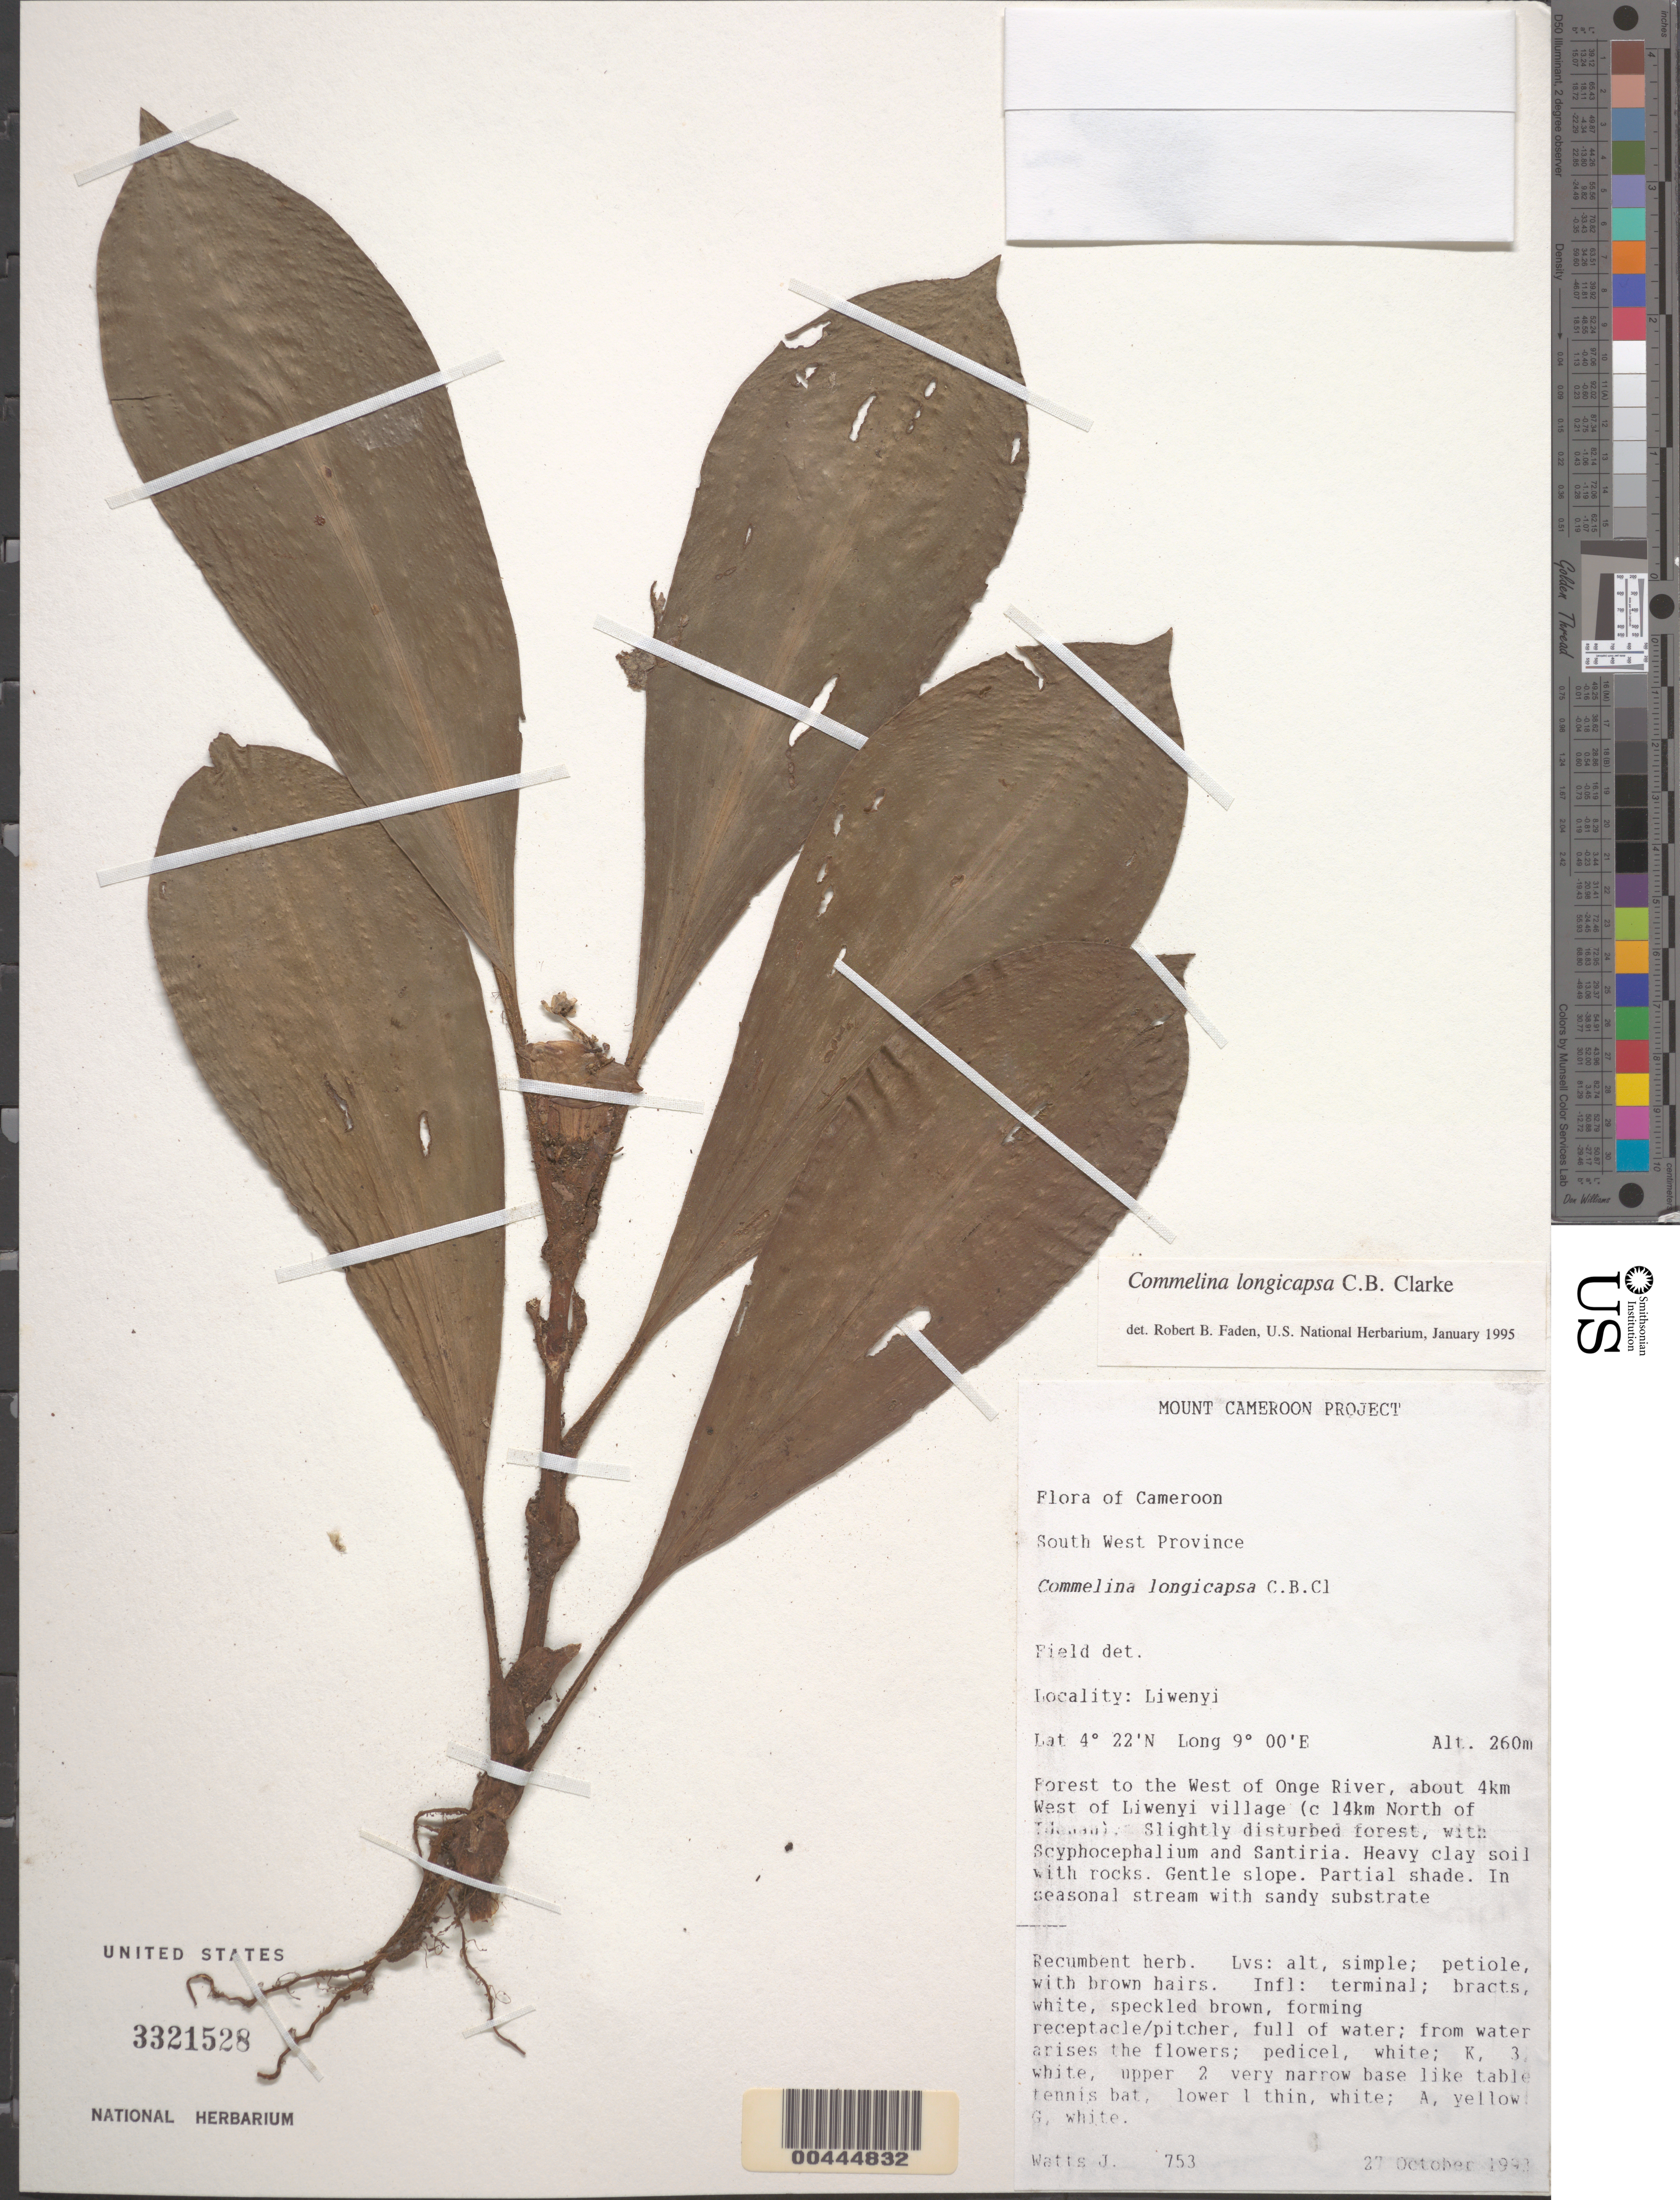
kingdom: Plantae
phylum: Tracheophyta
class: Liliopsida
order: Commelinales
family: Commelinaceae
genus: Commelina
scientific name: Commelina longicapsa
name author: C.B. Clarke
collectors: J. Watts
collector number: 753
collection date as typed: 27 Oct 1993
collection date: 1993-10-27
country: Cameroon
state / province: Sud-Ouest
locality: Liwenui, w of onge river, w of liwenyi village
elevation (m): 260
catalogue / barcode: US 3321528